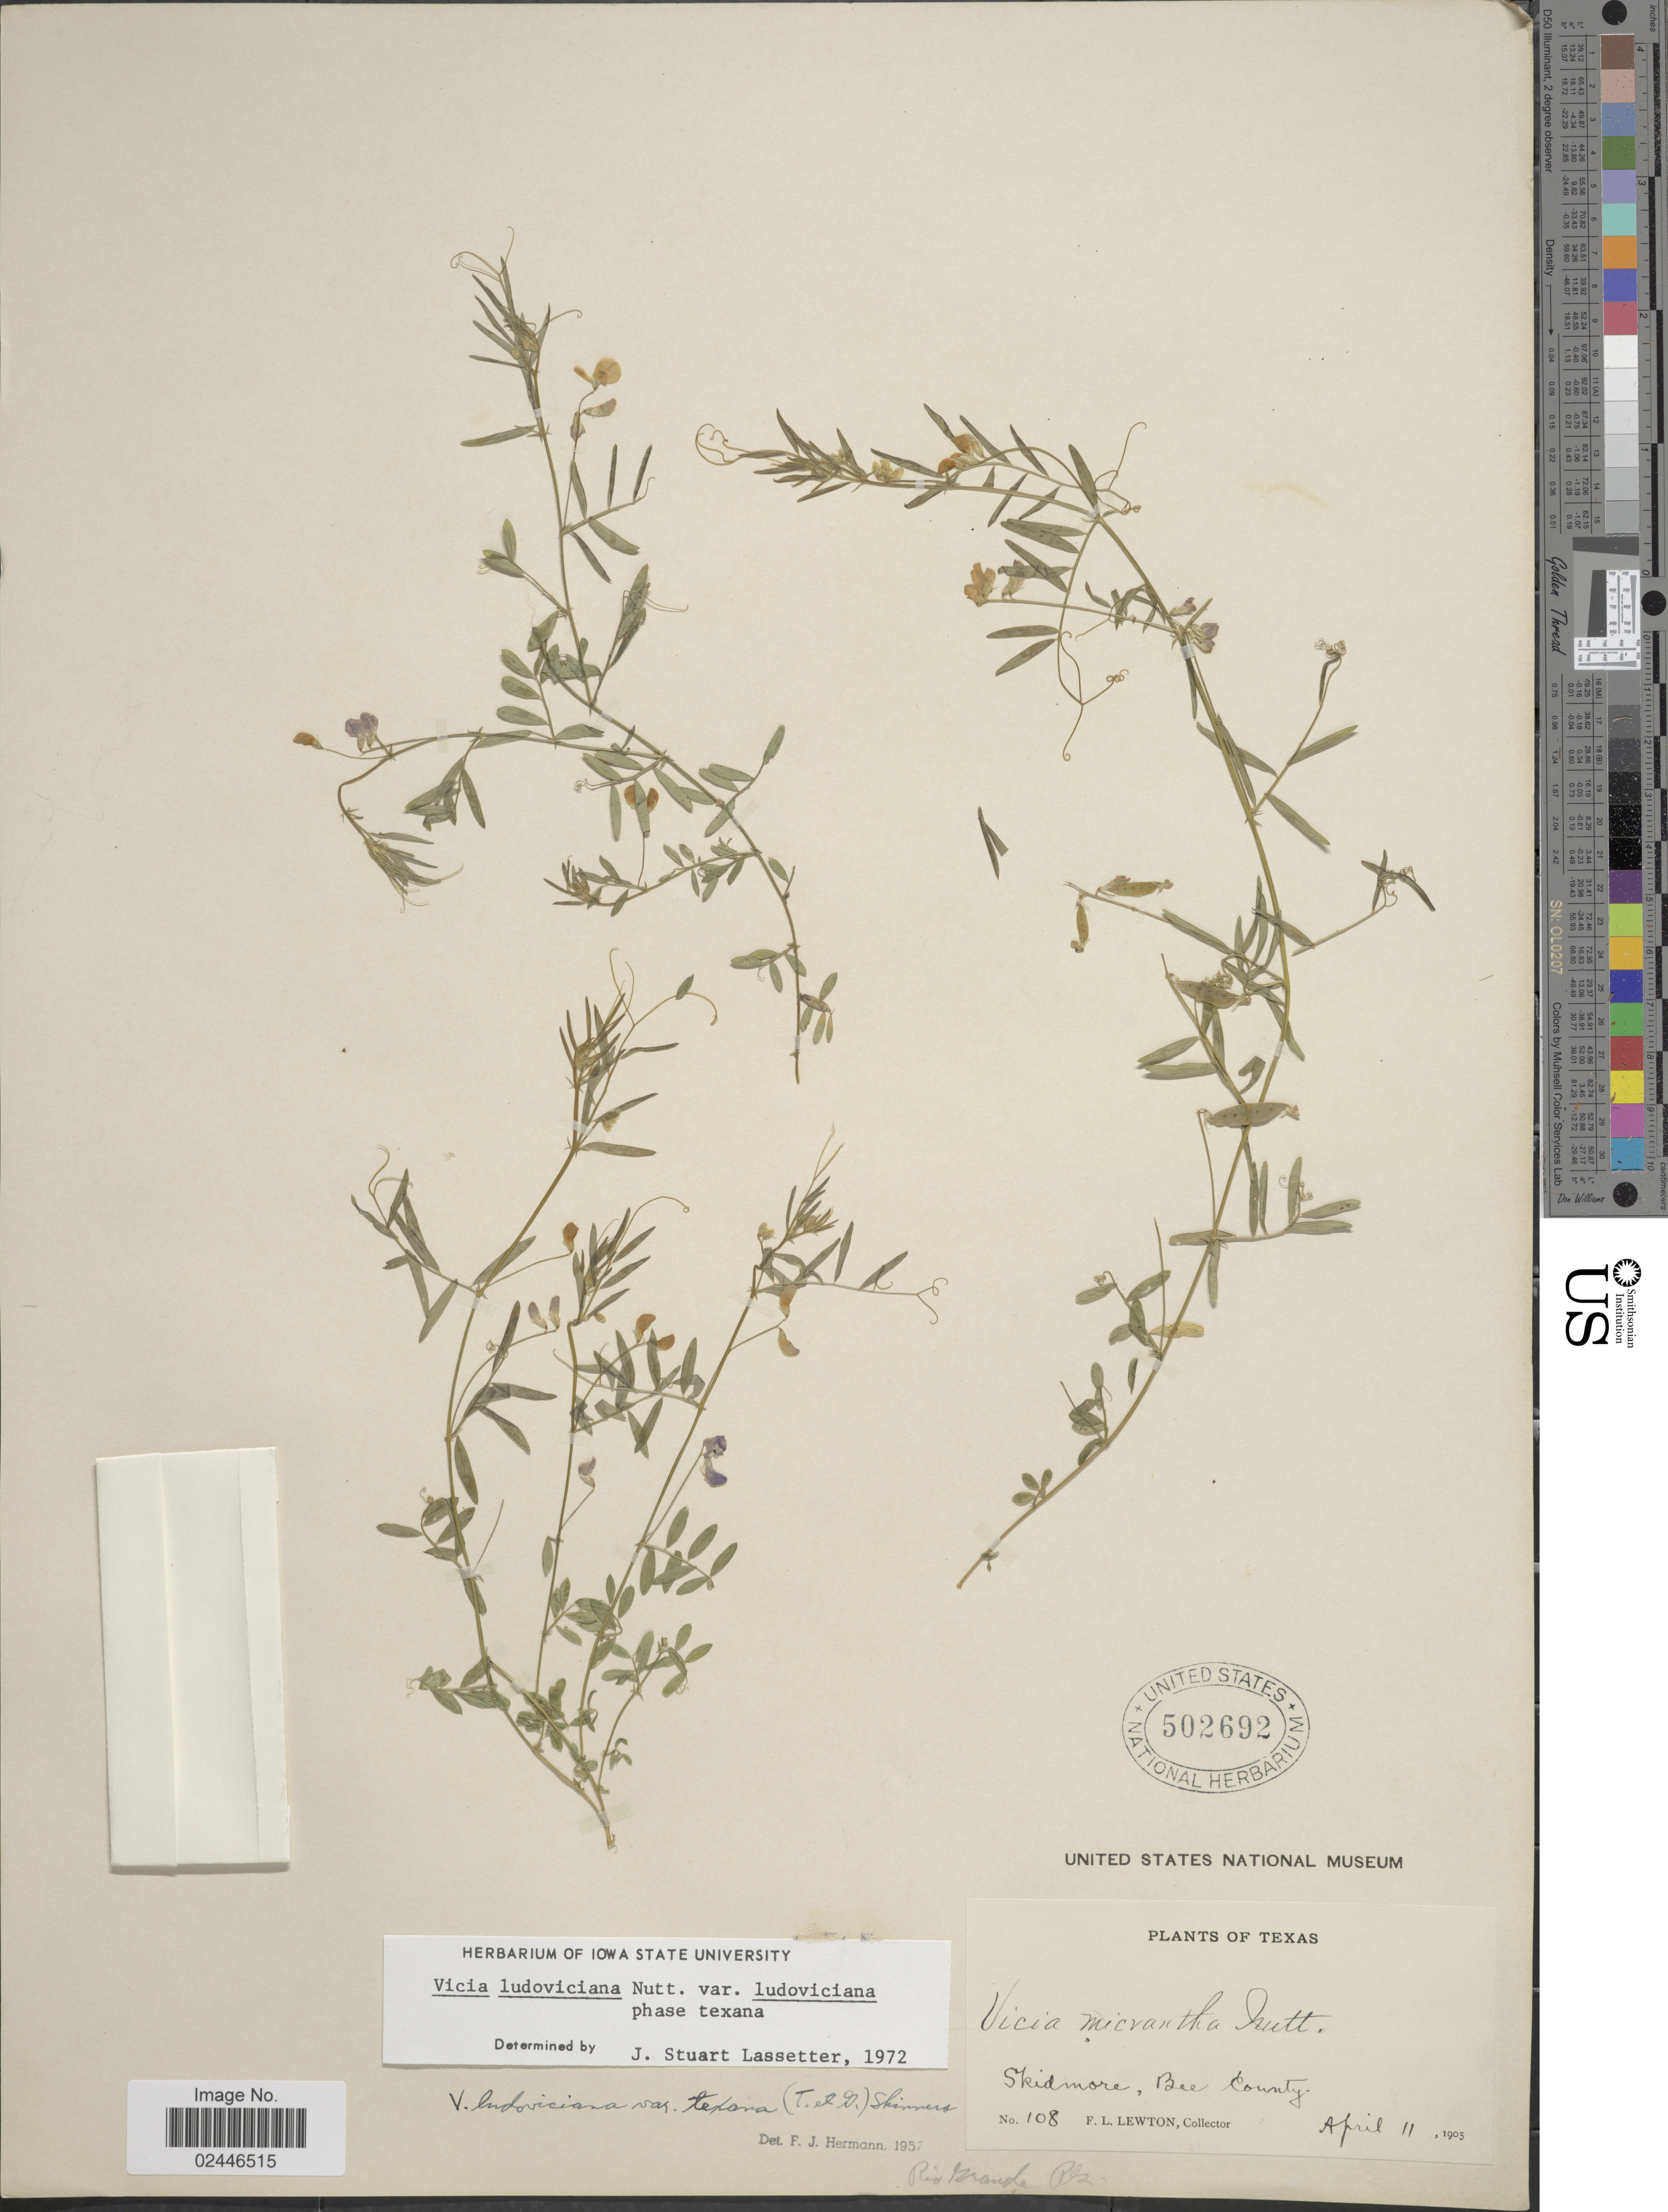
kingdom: Plantae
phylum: Tracheophyta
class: Magnoliopsida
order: Fabales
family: Fabaceae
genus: Vicia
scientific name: Vicia ludoviciana var. ludoviciana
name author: Nutt. ex Torr. & A. Gray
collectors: F. L. Lewton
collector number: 108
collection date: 1905-04-11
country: United States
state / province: Texas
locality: Skidmore, Bee County, Rio Grande Pls.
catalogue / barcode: US 502692